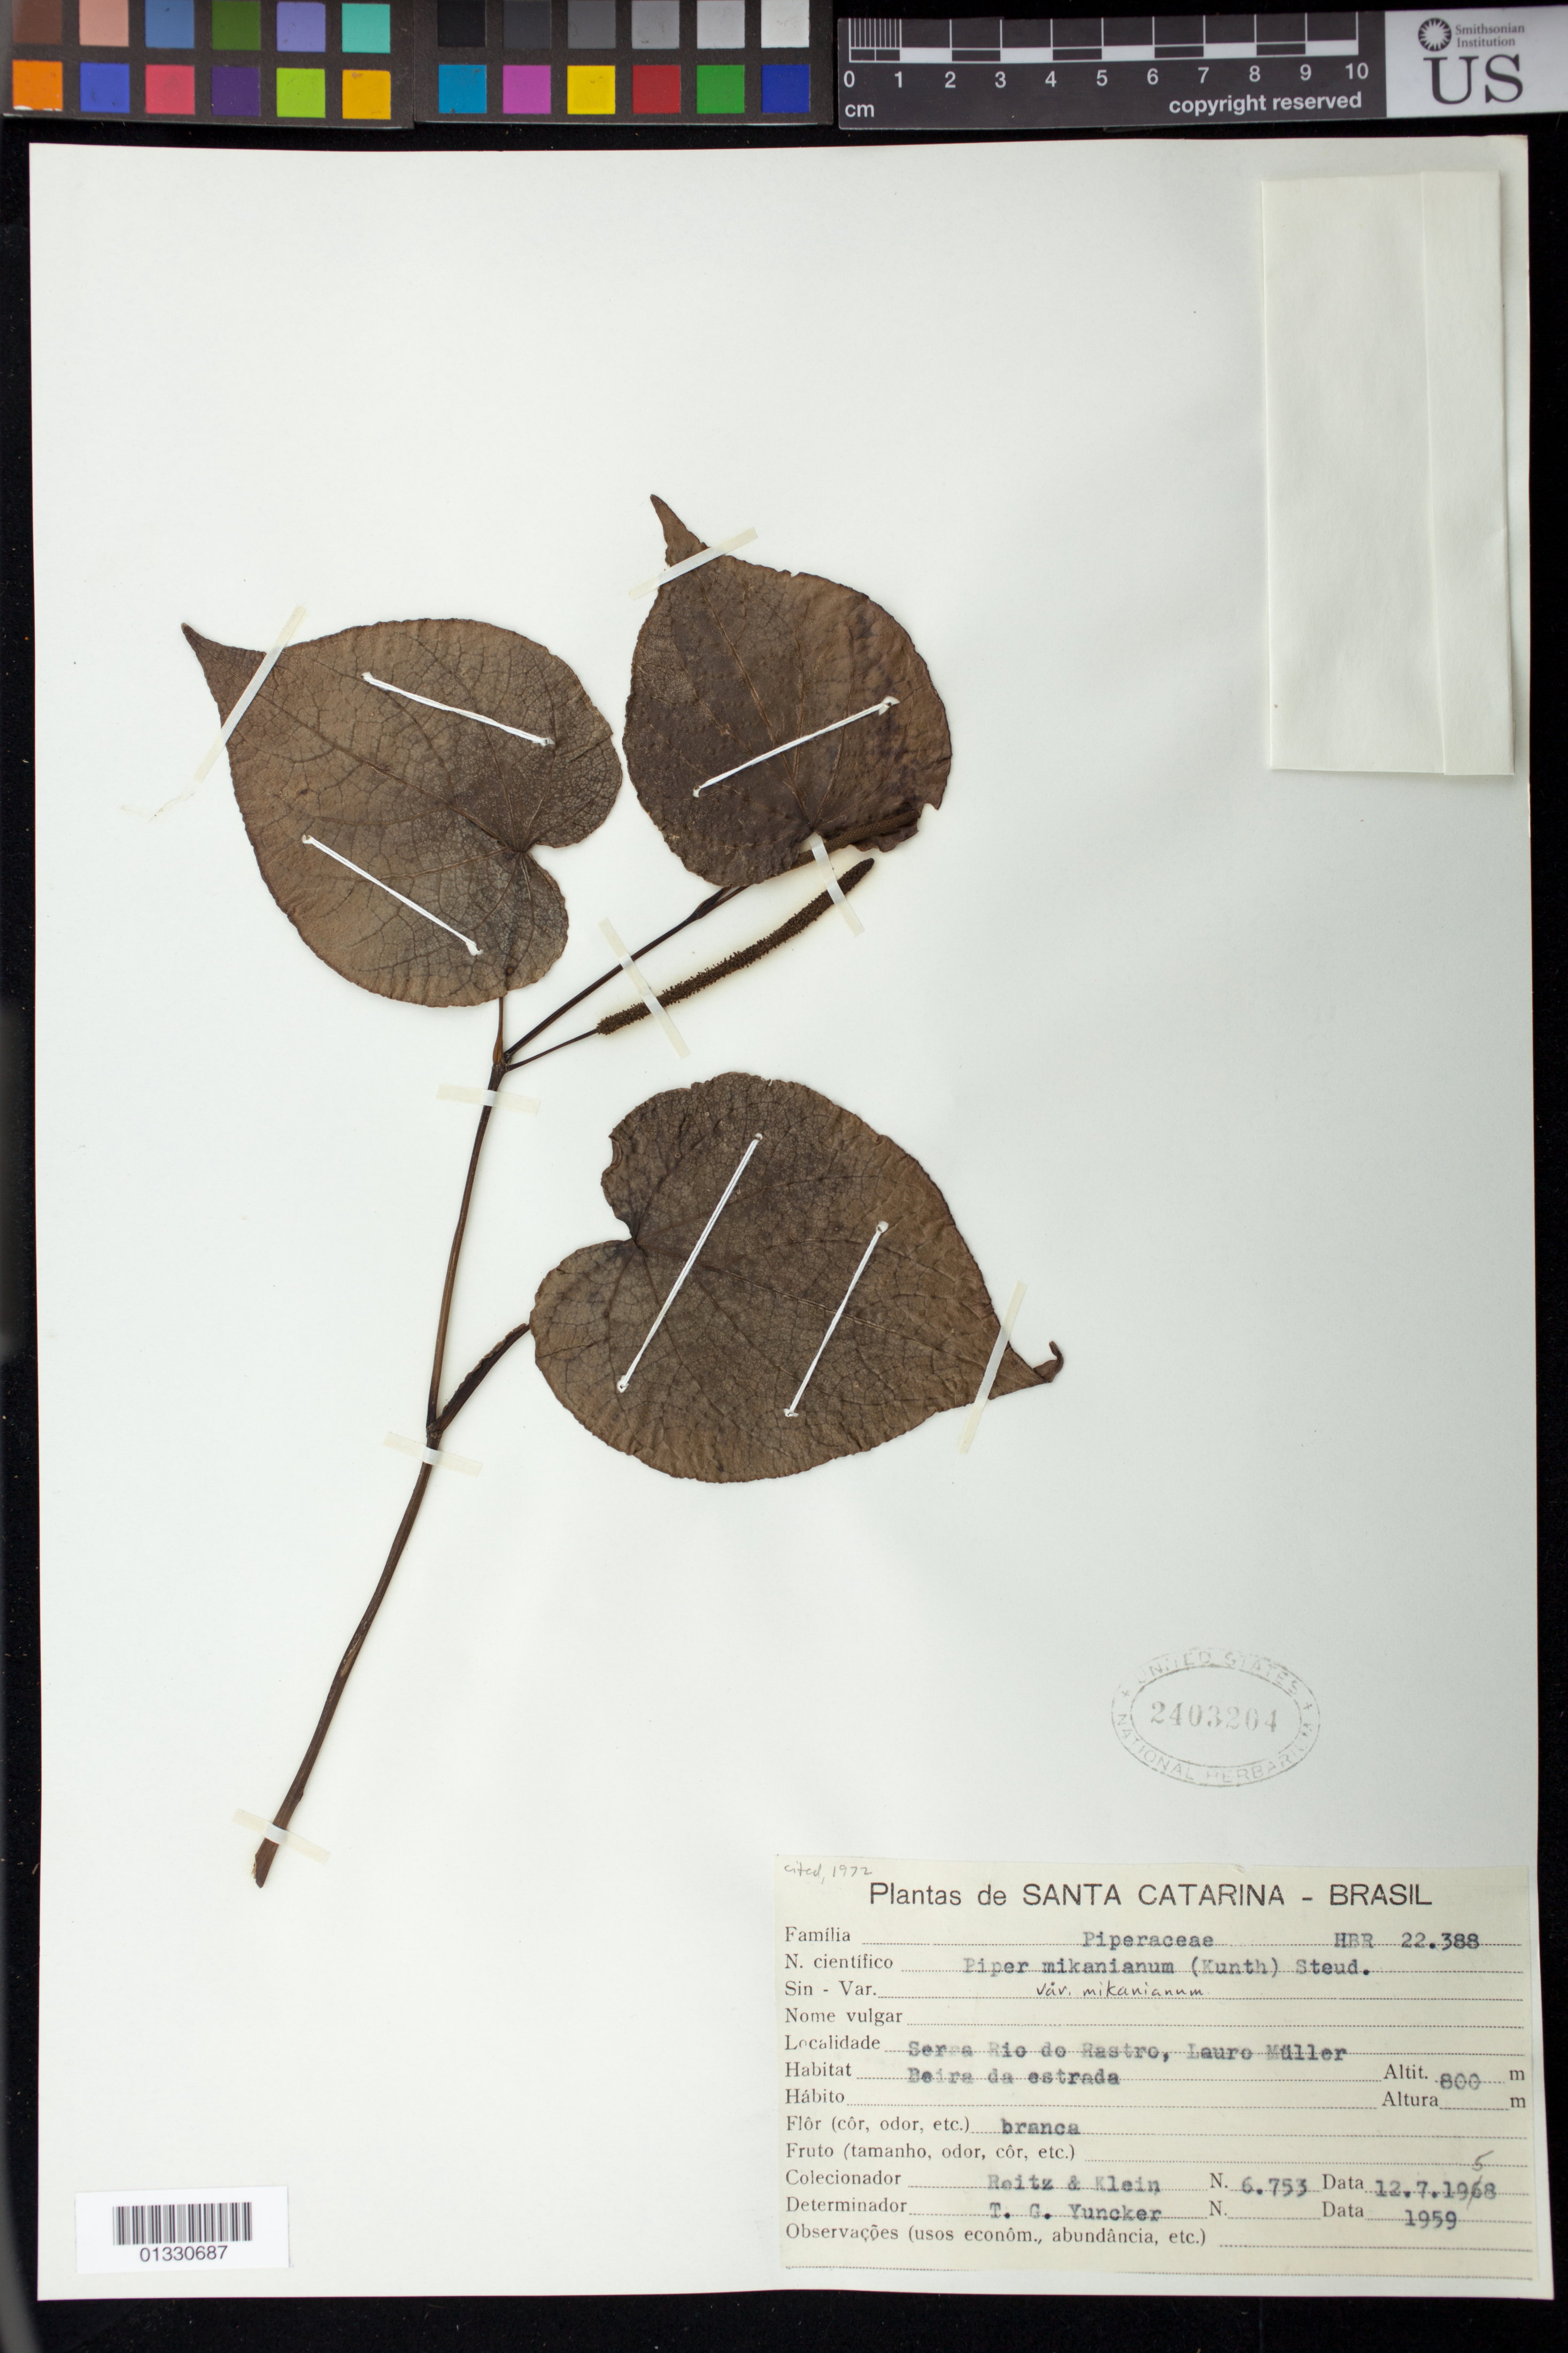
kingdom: Plantae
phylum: Tracheophyta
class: Magnoliopsida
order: Piperales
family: Piperaceae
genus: Piper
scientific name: Piper mikanianum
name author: Kunth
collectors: R. Reitz & R. M. Klein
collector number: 6753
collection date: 1958-07-12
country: Brazil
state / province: Santa Catarina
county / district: Lauro Muller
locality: Serra do Rio do Rastro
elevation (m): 800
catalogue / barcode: US 2403204